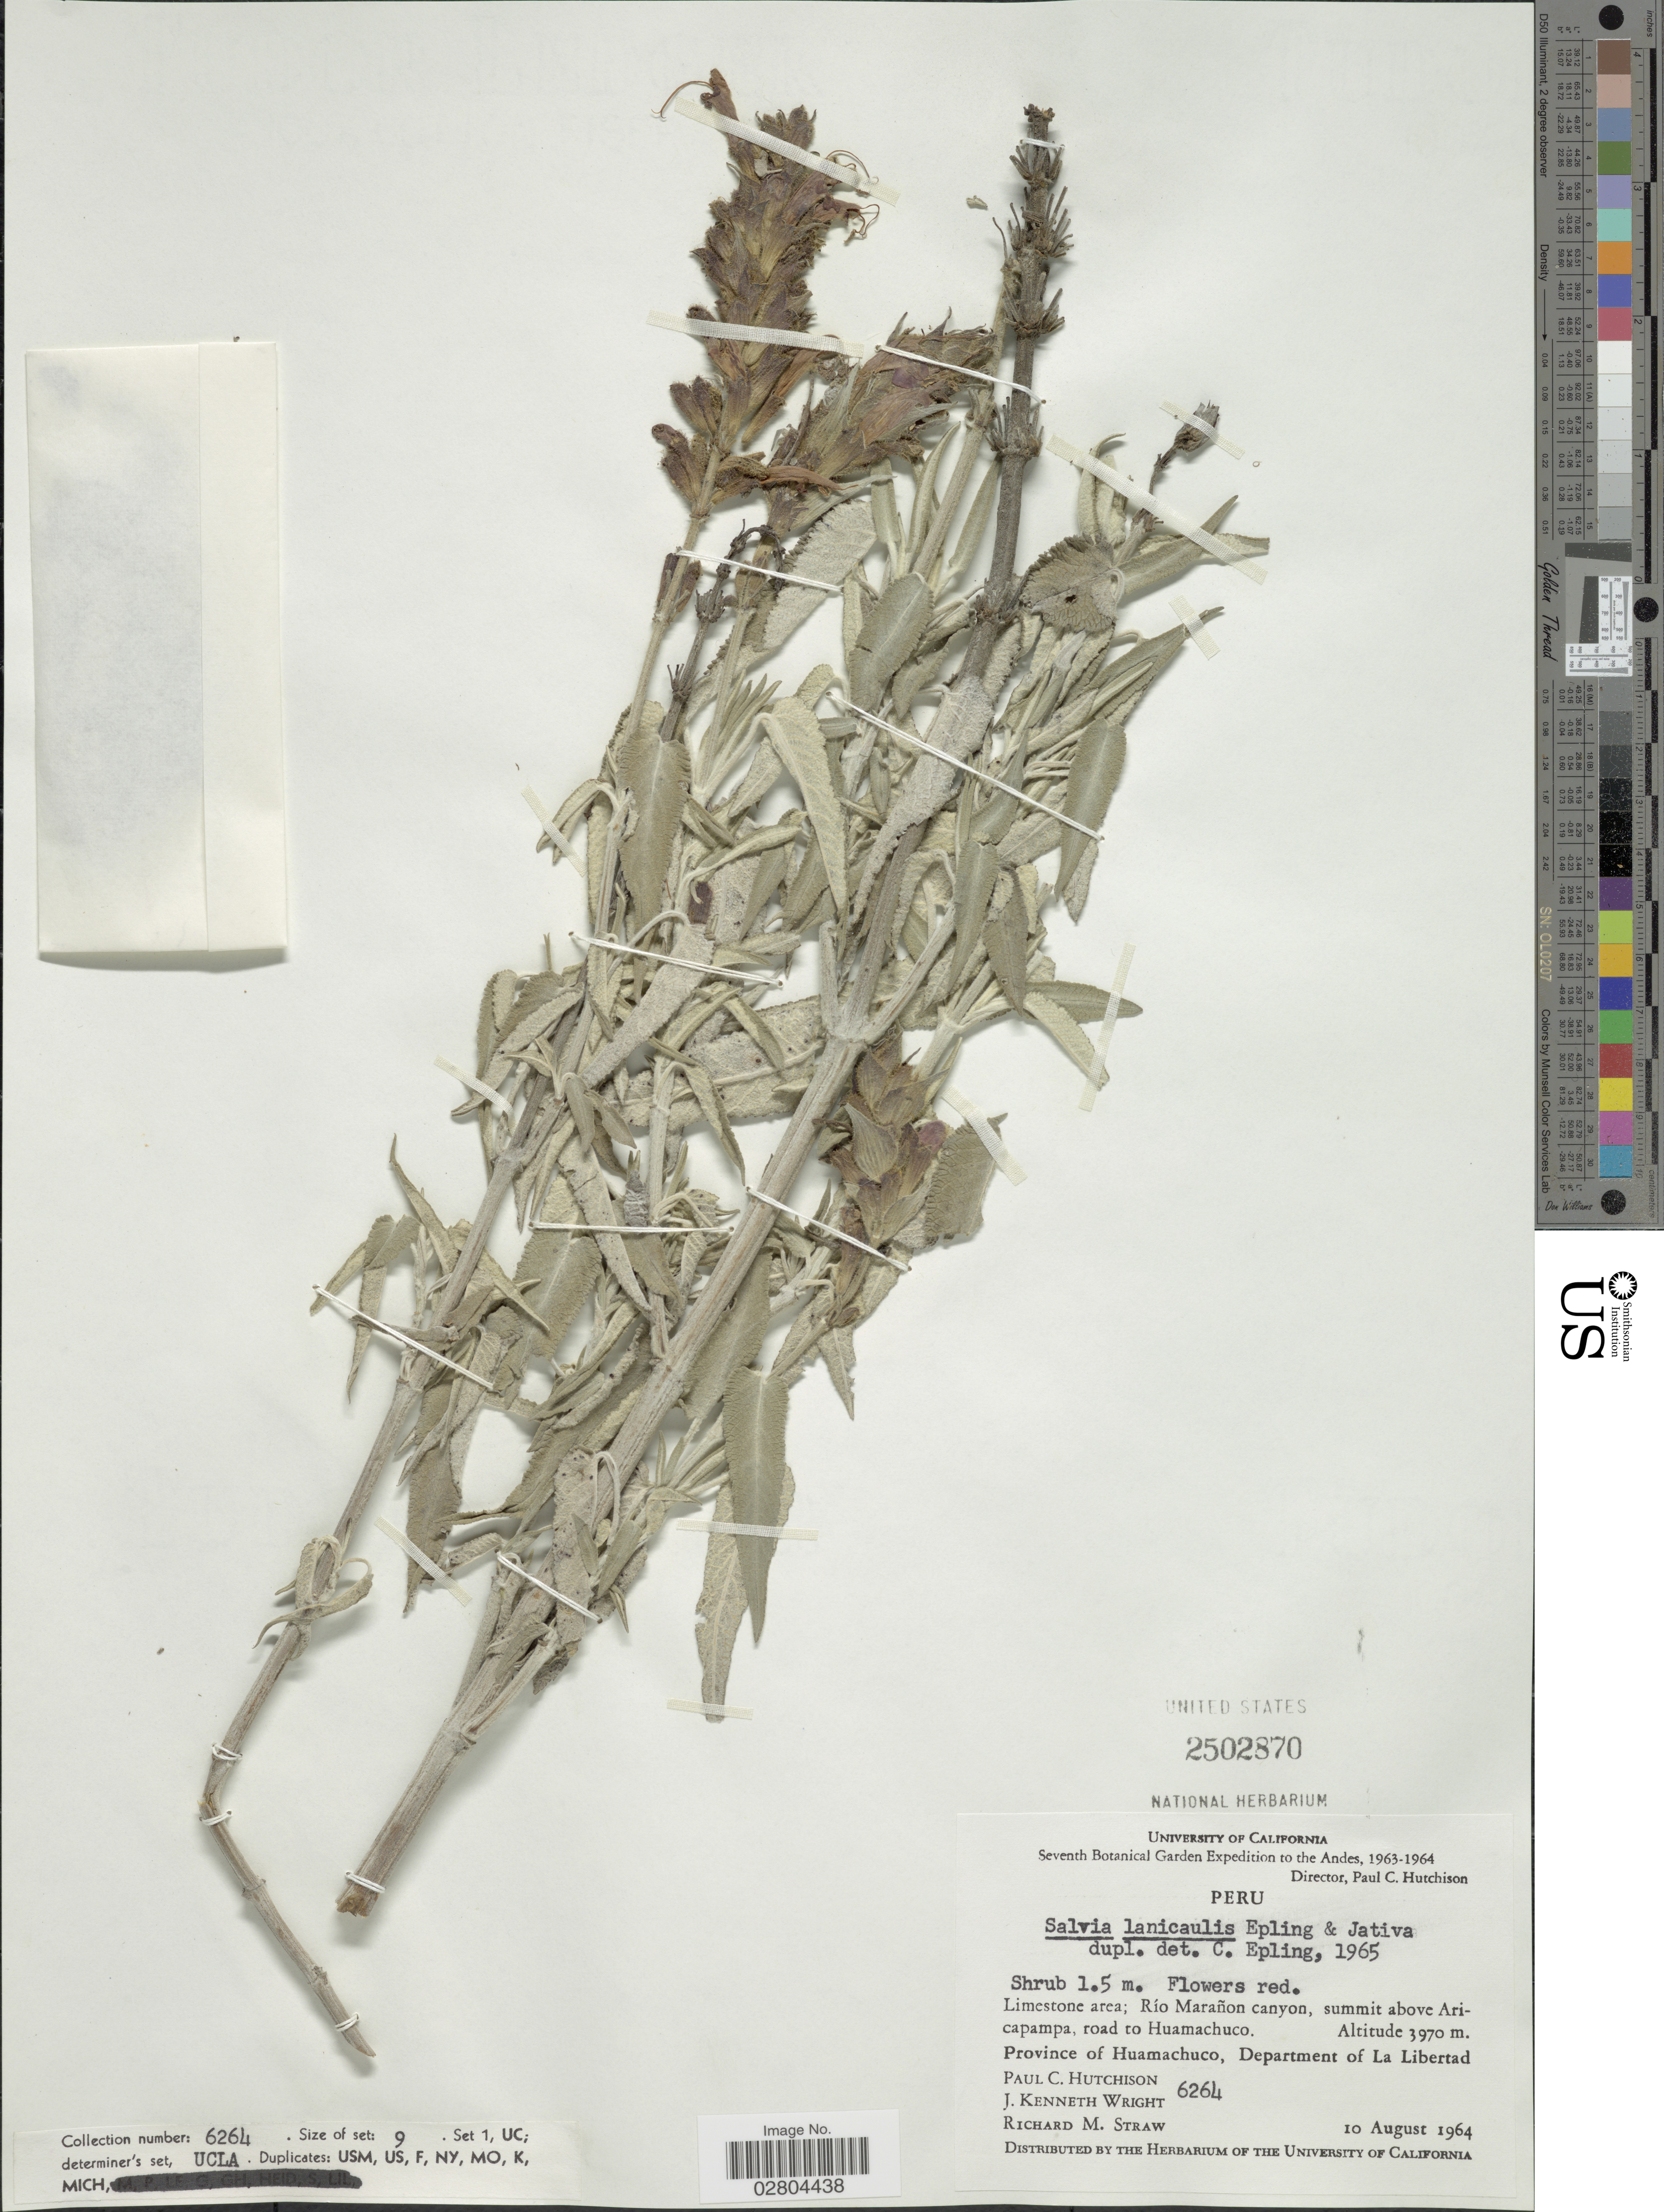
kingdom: Plantae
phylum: Tracheophyta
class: Magnoliopsida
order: Lamiales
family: Lamiaceae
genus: Salvia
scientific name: Salvia lanicaulis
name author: Epling & Játiva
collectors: P. C. Hutchison, J. K. Wright & R. M. Straw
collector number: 6264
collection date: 1964-08-10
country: Peru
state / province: La Libertad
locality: Limestone area; Río Marañon canyon, summit above Aricapampa, road to Huamachuco. Province of Huamachuco, Department of La Libertad.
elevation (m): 3970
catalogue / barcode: US 2502870